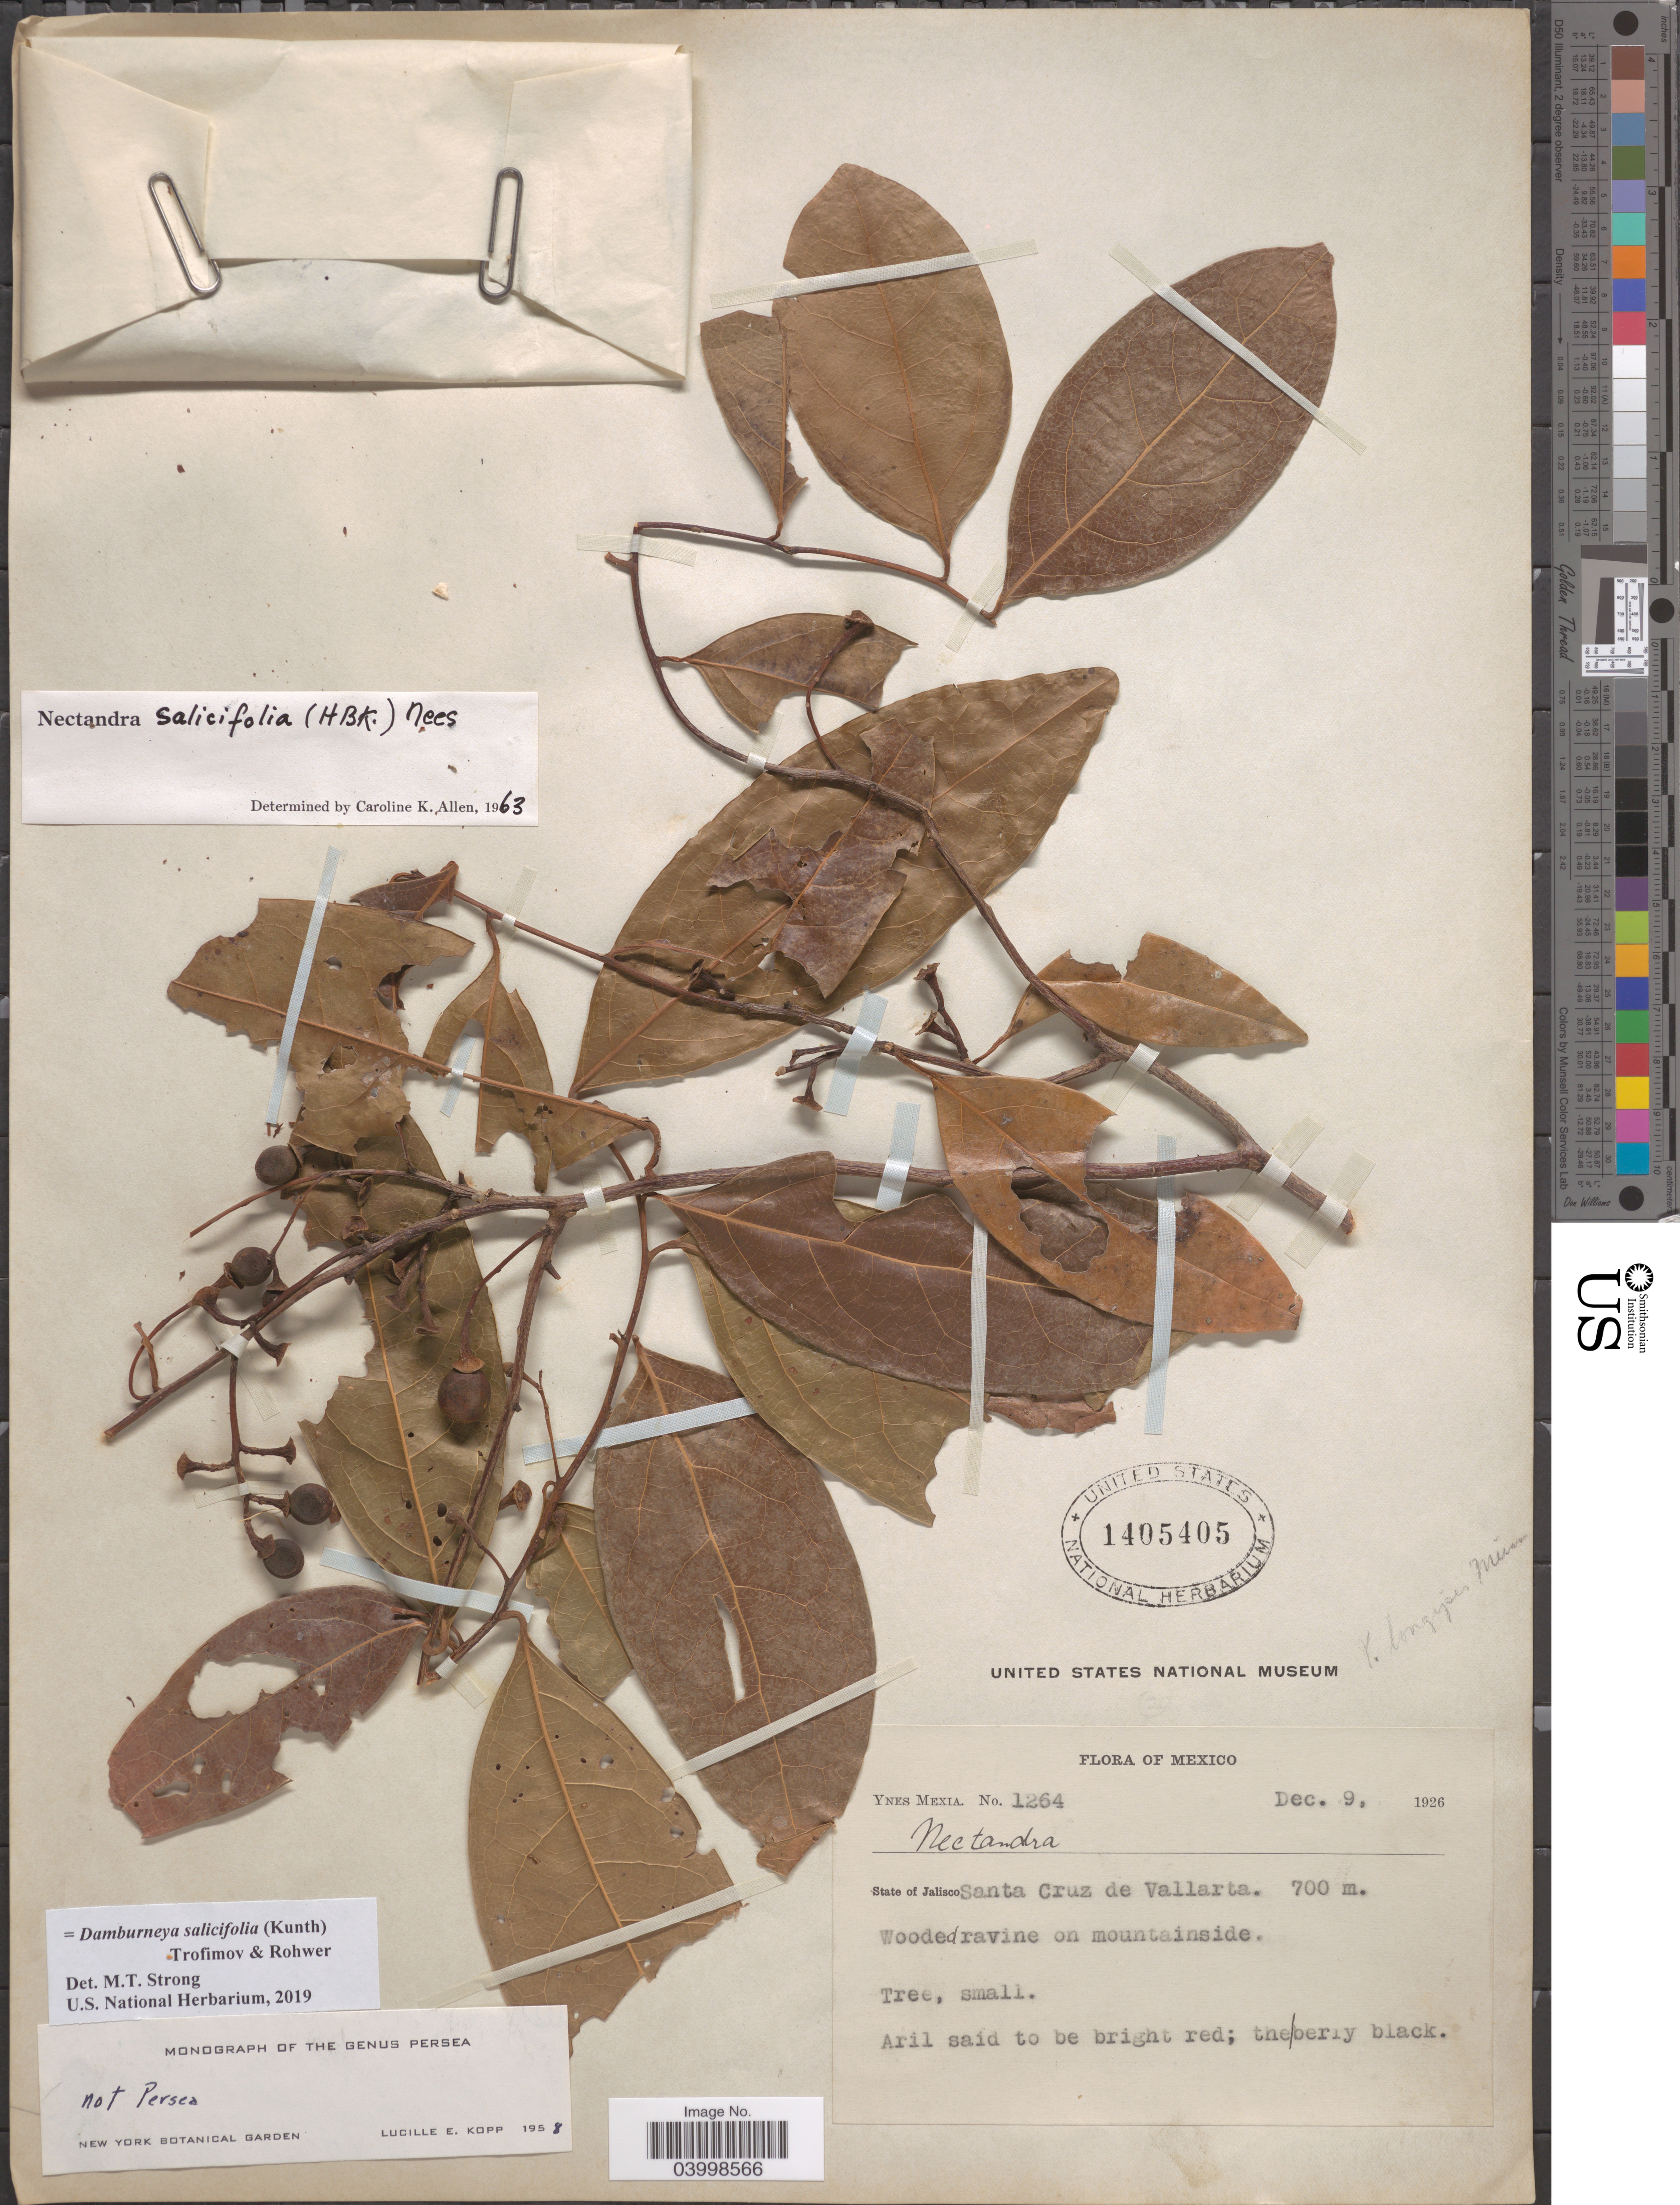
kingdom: Plantae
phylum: Tracheophyta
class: Magnoliopsida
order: Laurales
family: Lauraceae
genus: Damburneya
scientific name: Damburneya salicifolia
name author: (Kunth) Trofimov & Rohwer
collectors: Y. Mexia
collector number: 1264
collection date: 1926-12-09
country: Mexico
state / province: Jalisco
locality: Santa Cruz de Vallarta.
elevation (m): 700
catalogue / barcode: US 1405405